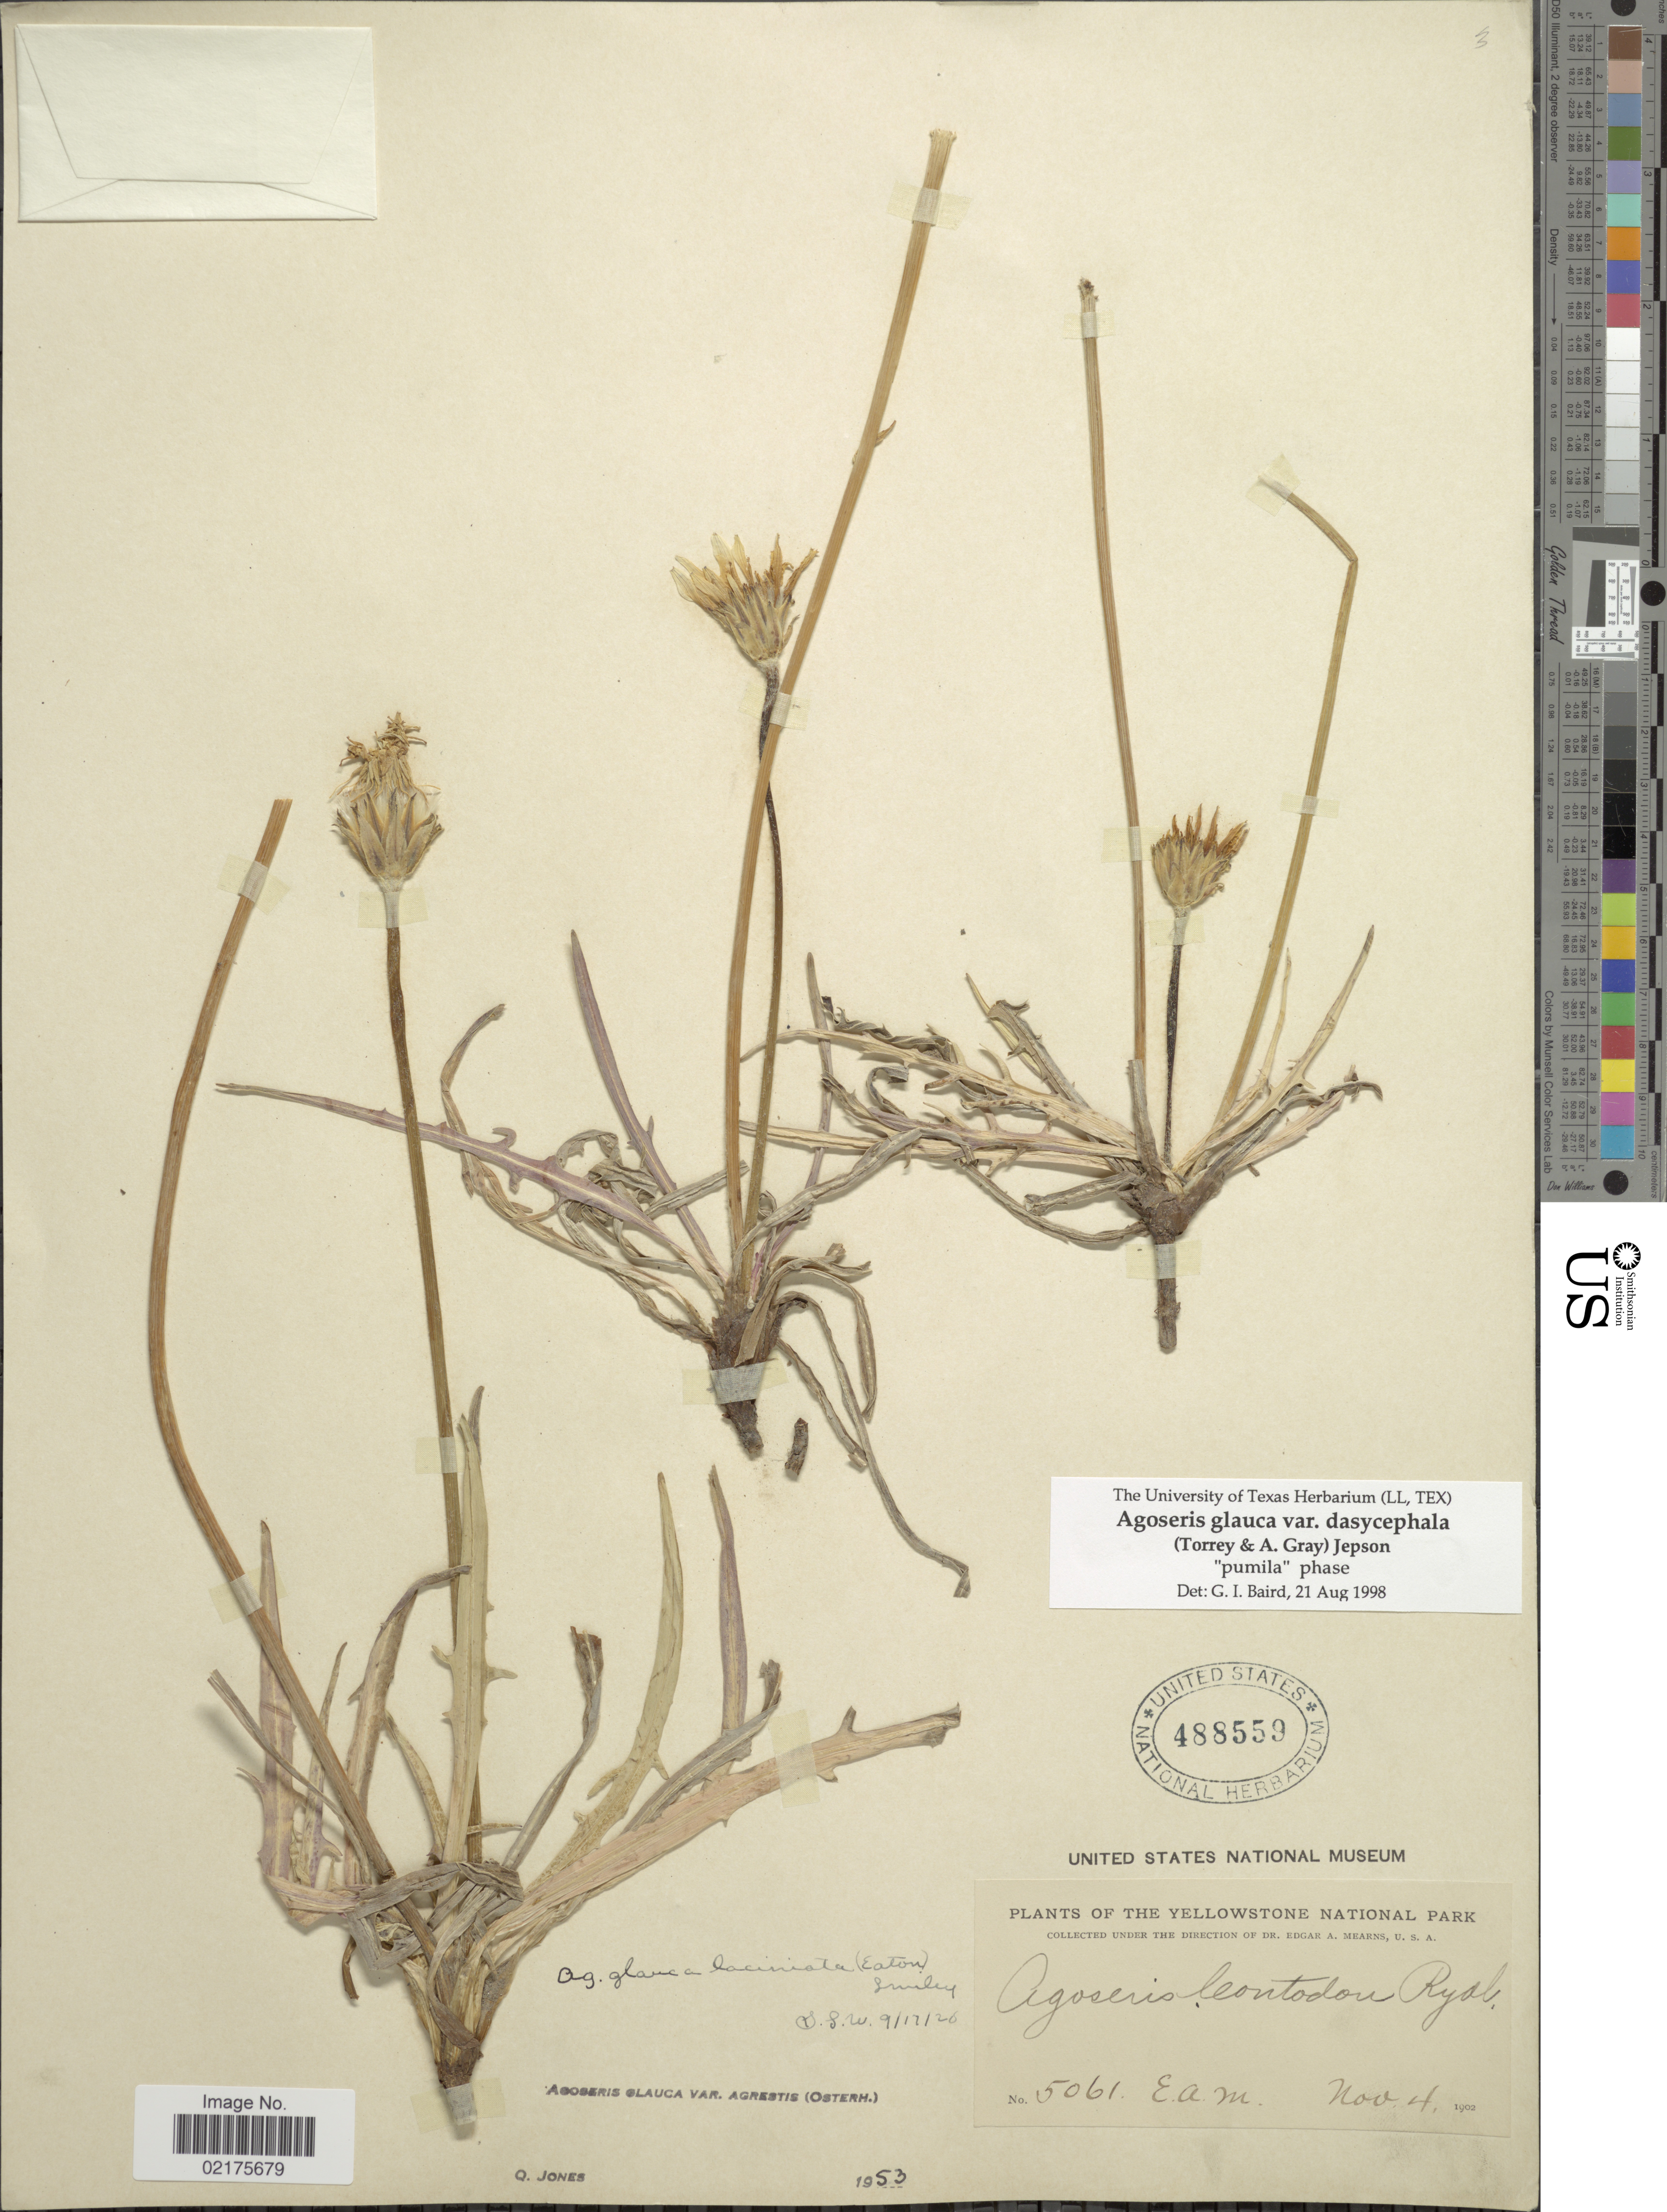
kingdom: Plantae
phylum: Tracheophyta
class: Magnoliopsida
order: Asterales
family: Asteraceae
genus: Agoseris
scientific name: Agoseris glauca var. dasycephala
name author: (Torr. & A. Gray) Jeps.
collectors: E. A. Mearns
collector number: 5061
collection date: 1902-11-04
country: United States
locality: Yellowstone National Park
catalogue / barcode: US 488559